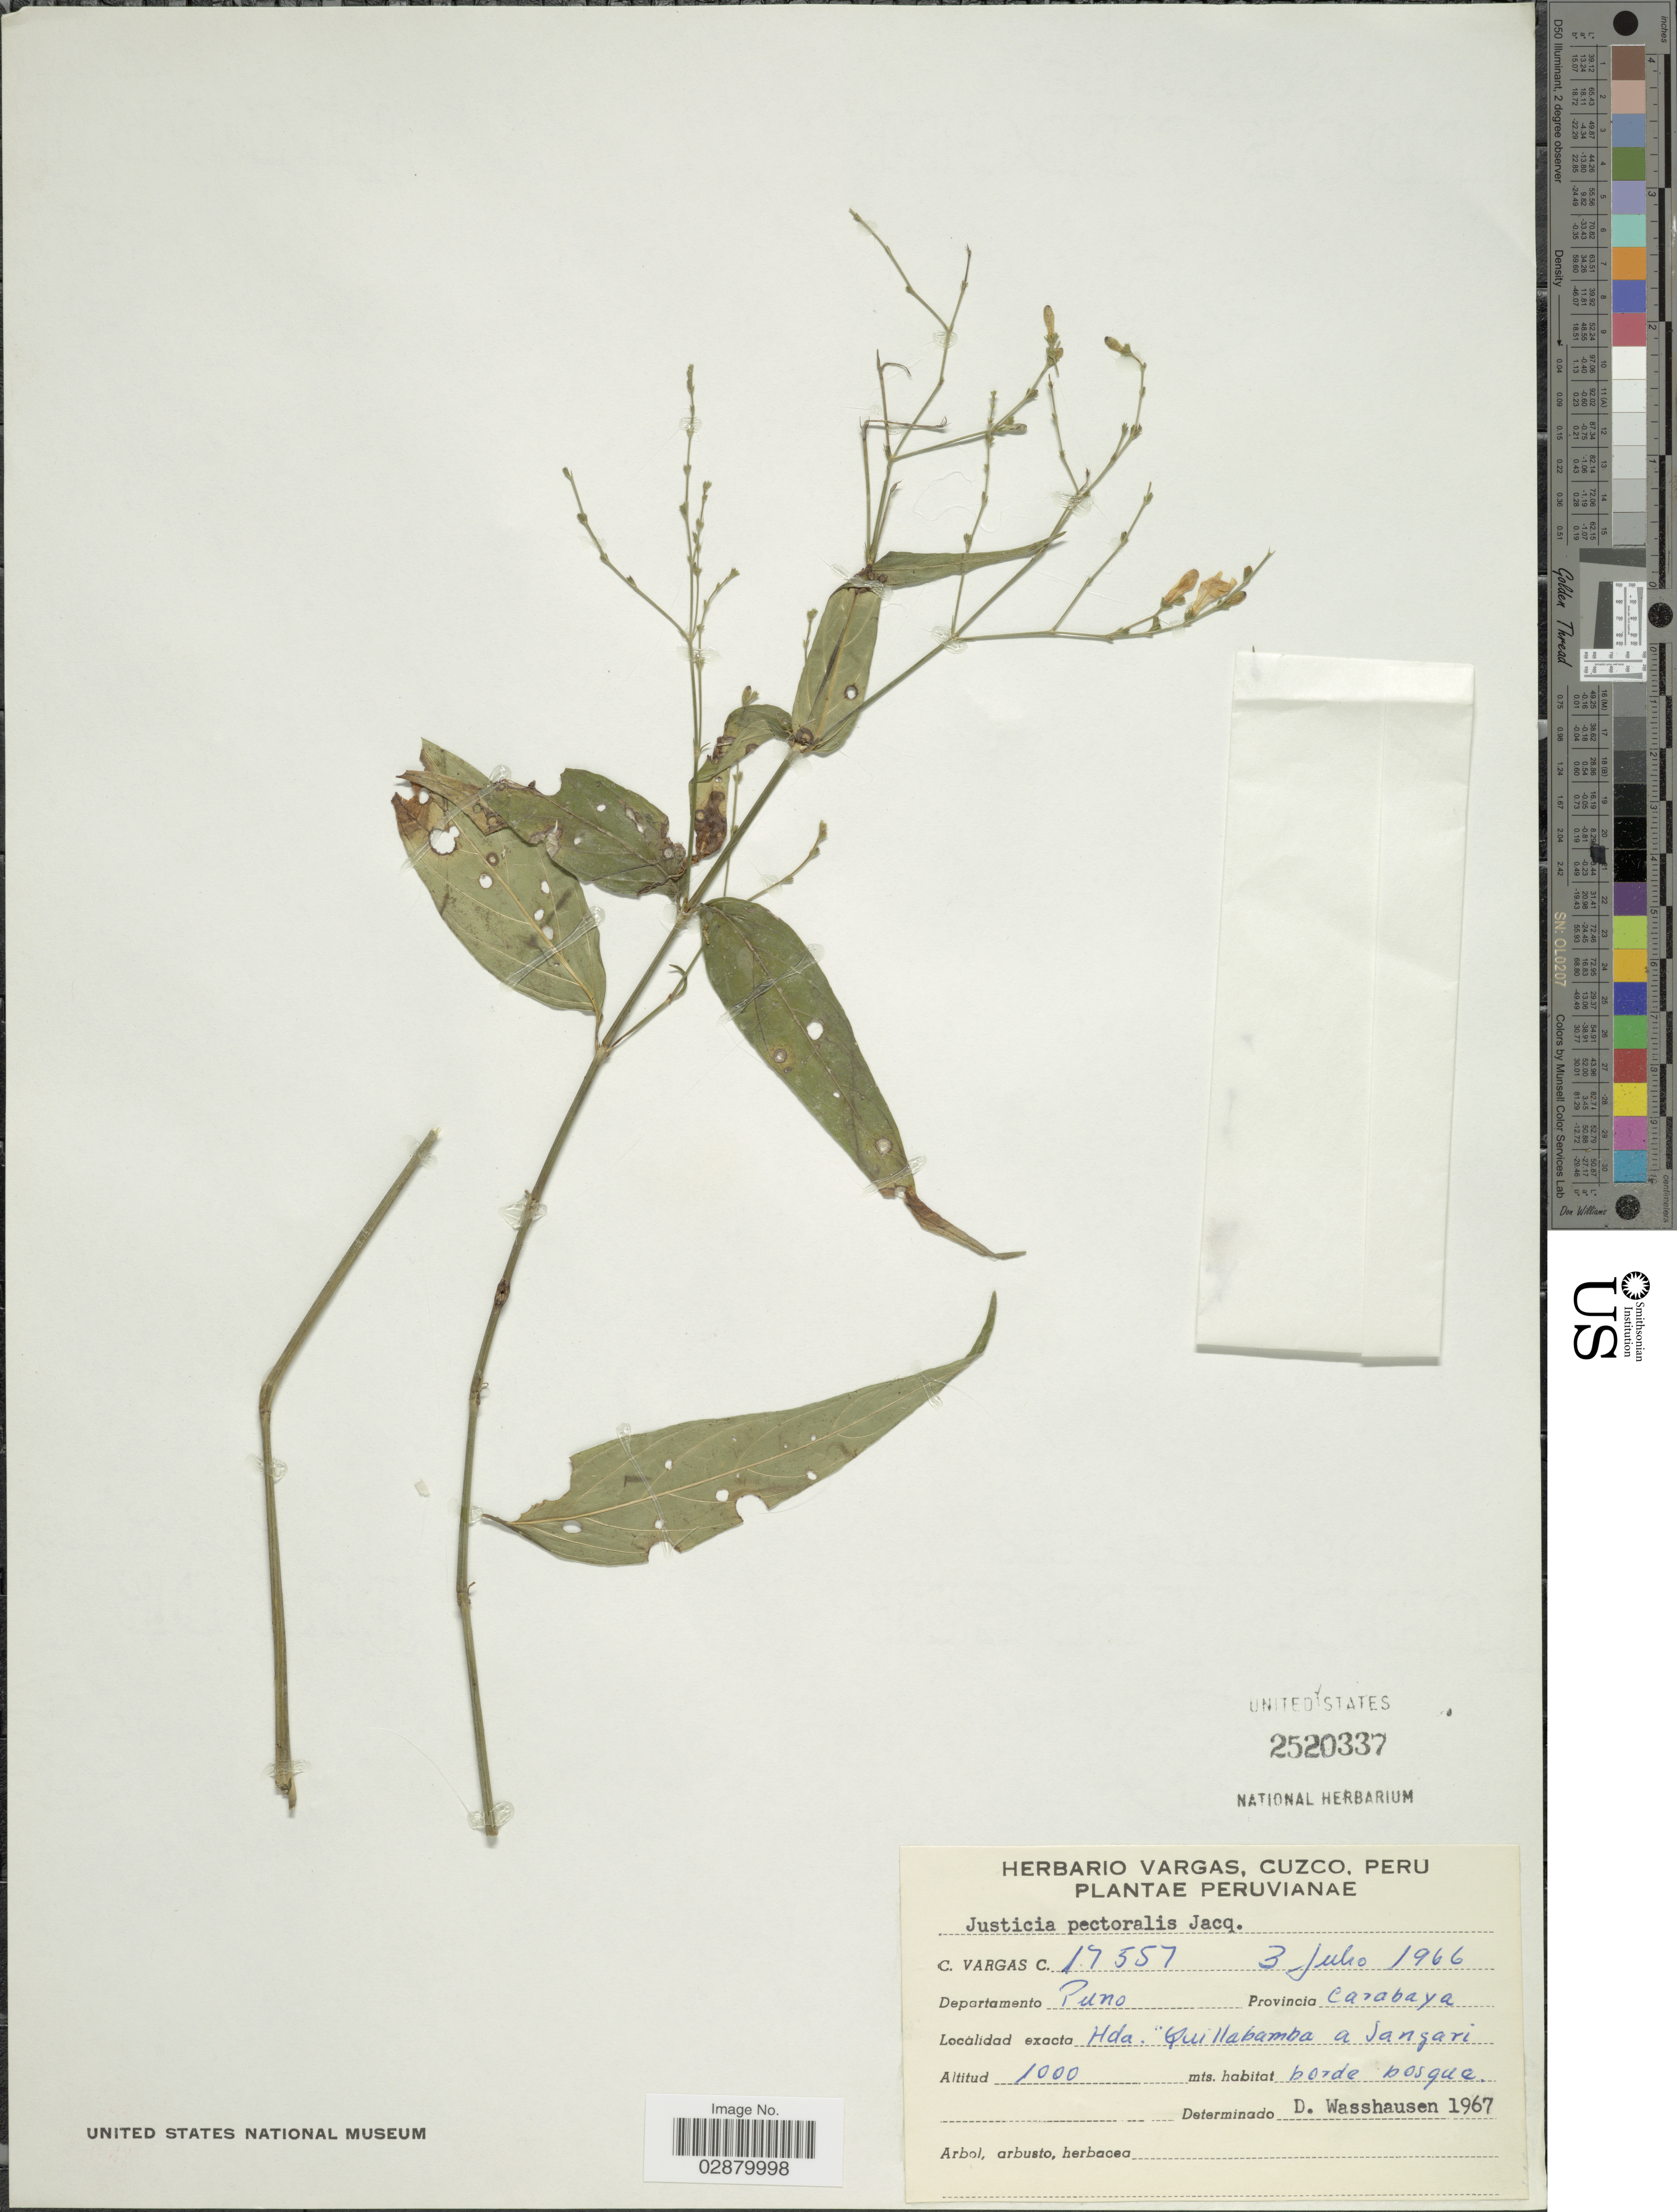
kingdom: Plantae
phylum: Tracheophyta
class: Magnoliopsida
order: Lamiales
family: Acanthaceae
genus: Justicia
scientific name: Justicia pectoralis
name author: Jacq.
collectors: C. Vargas Calderón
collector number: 17557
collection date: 1966-07-03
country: Peru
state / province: Puno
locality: Departamento Puno. Provincia Carabaya. Hda. Quillabamba a Sangari.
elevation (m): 1000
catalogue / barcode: US 2520337